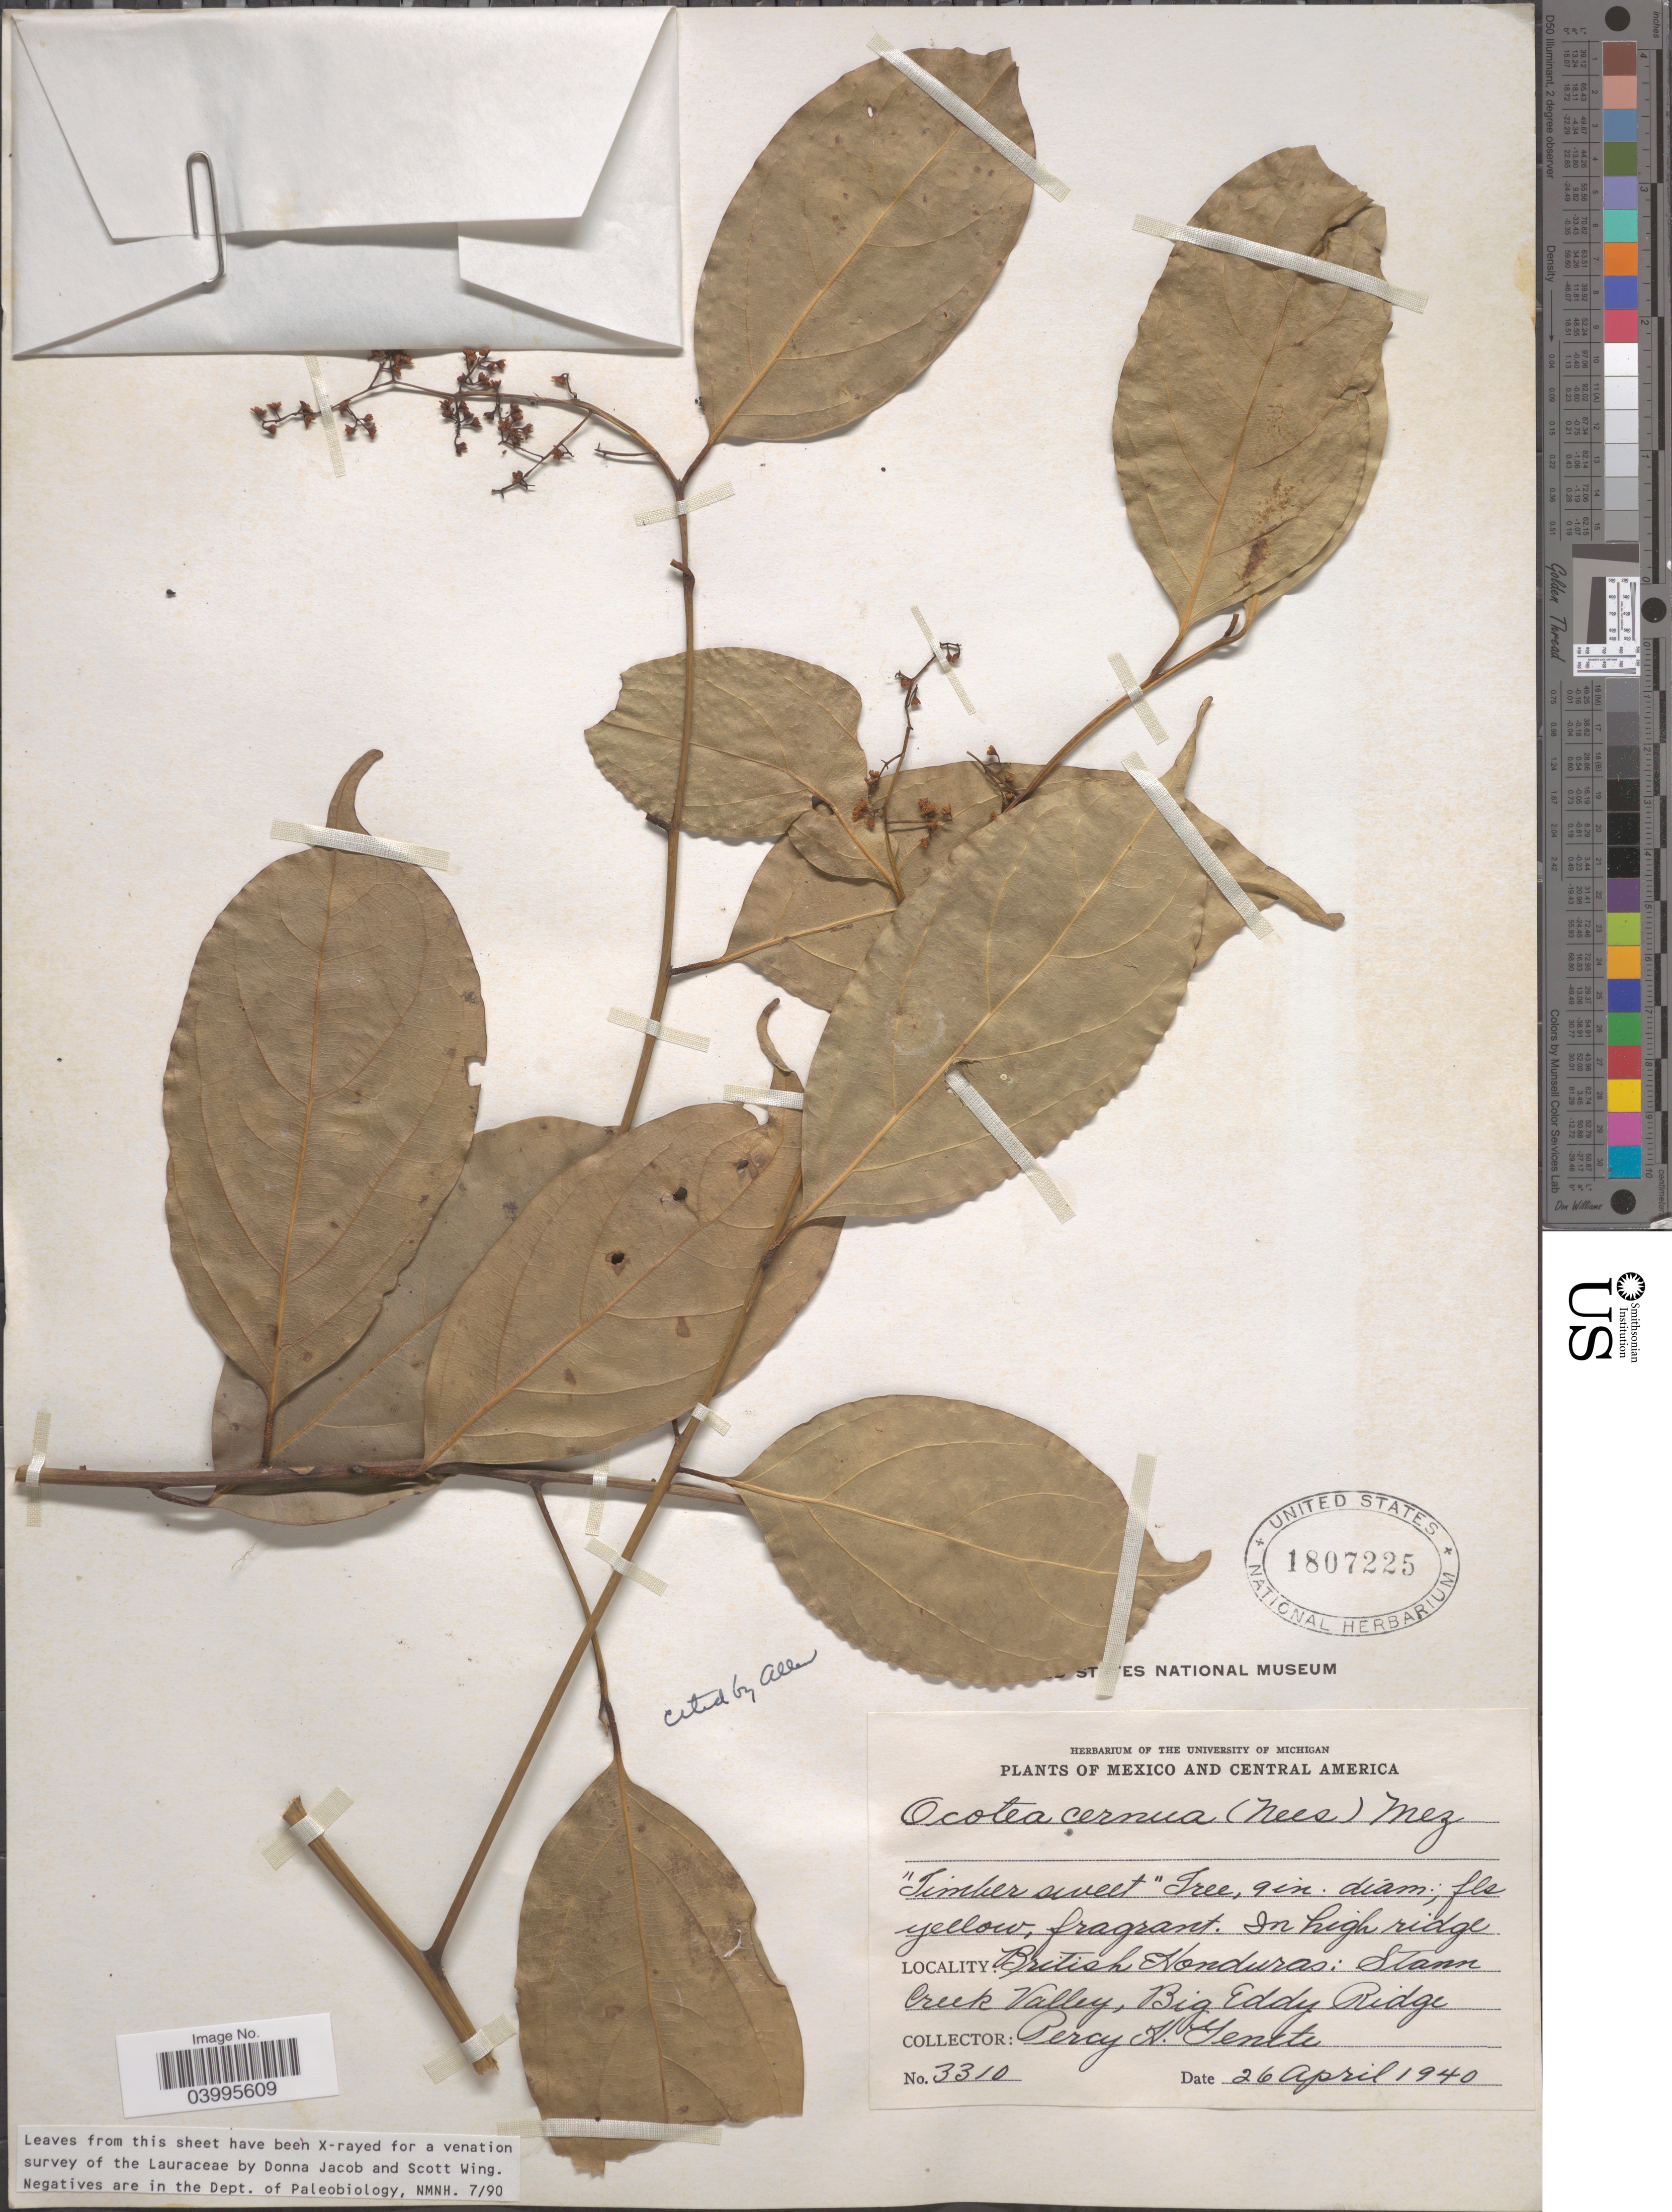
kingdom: Plantae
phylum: Tracheophyta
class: Magnoliopsida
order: Laurales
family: Lauraceae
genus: Ocotea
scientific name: Ocotea cernua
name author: (Nees) Mez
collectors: P. H. Gentle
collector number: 3310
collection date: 1940-04-26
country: Belize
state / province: Stann Creek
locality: British Honduras: Stann Creek Valley, Big Eddy Ridge.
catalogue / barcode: US 1807225